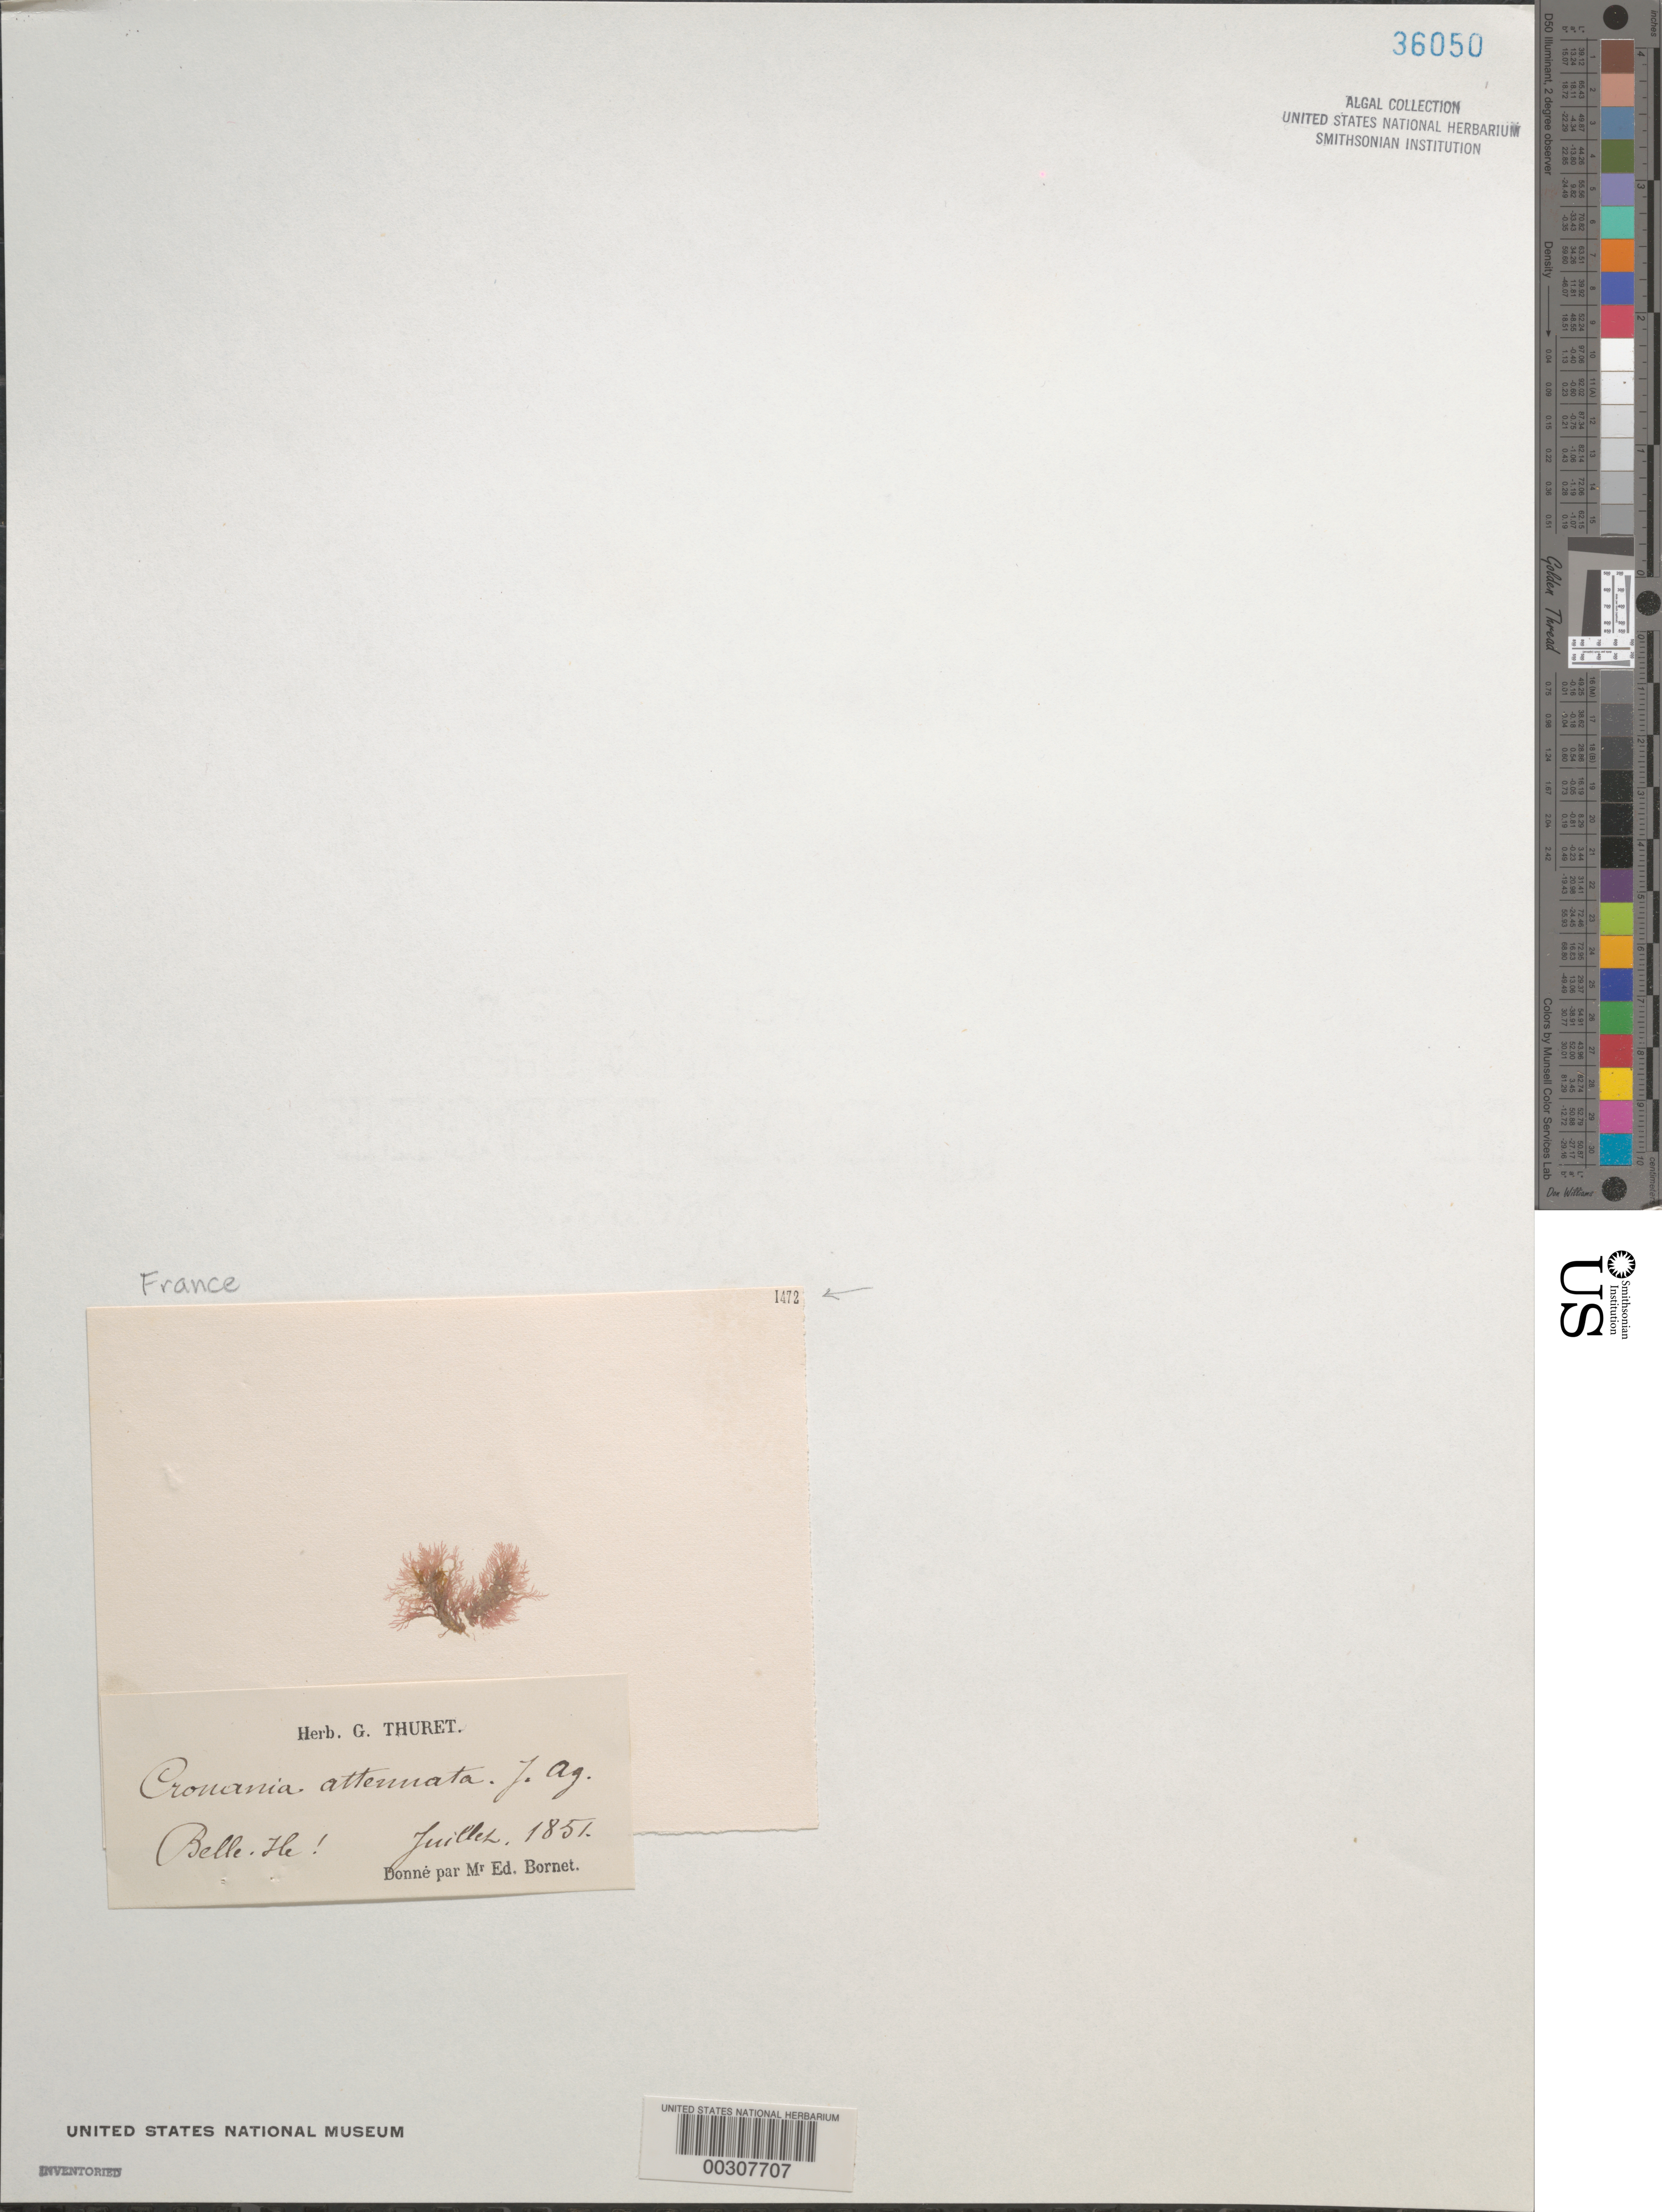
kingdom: Plantae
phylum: Rhodophyta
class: Florideophyceae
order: Ceramiales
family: Callithamniaceae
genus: Crouania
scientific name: Crouania attenuata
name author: (C. Agardh) J. Agardh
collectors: Thuret, G. (herbarium)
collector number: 1472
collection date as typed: Jul 1851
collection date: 1851-07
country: France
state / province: Bretagne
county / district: Morbihan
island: Belle-Ile-en-Mer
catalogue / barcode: US 36050